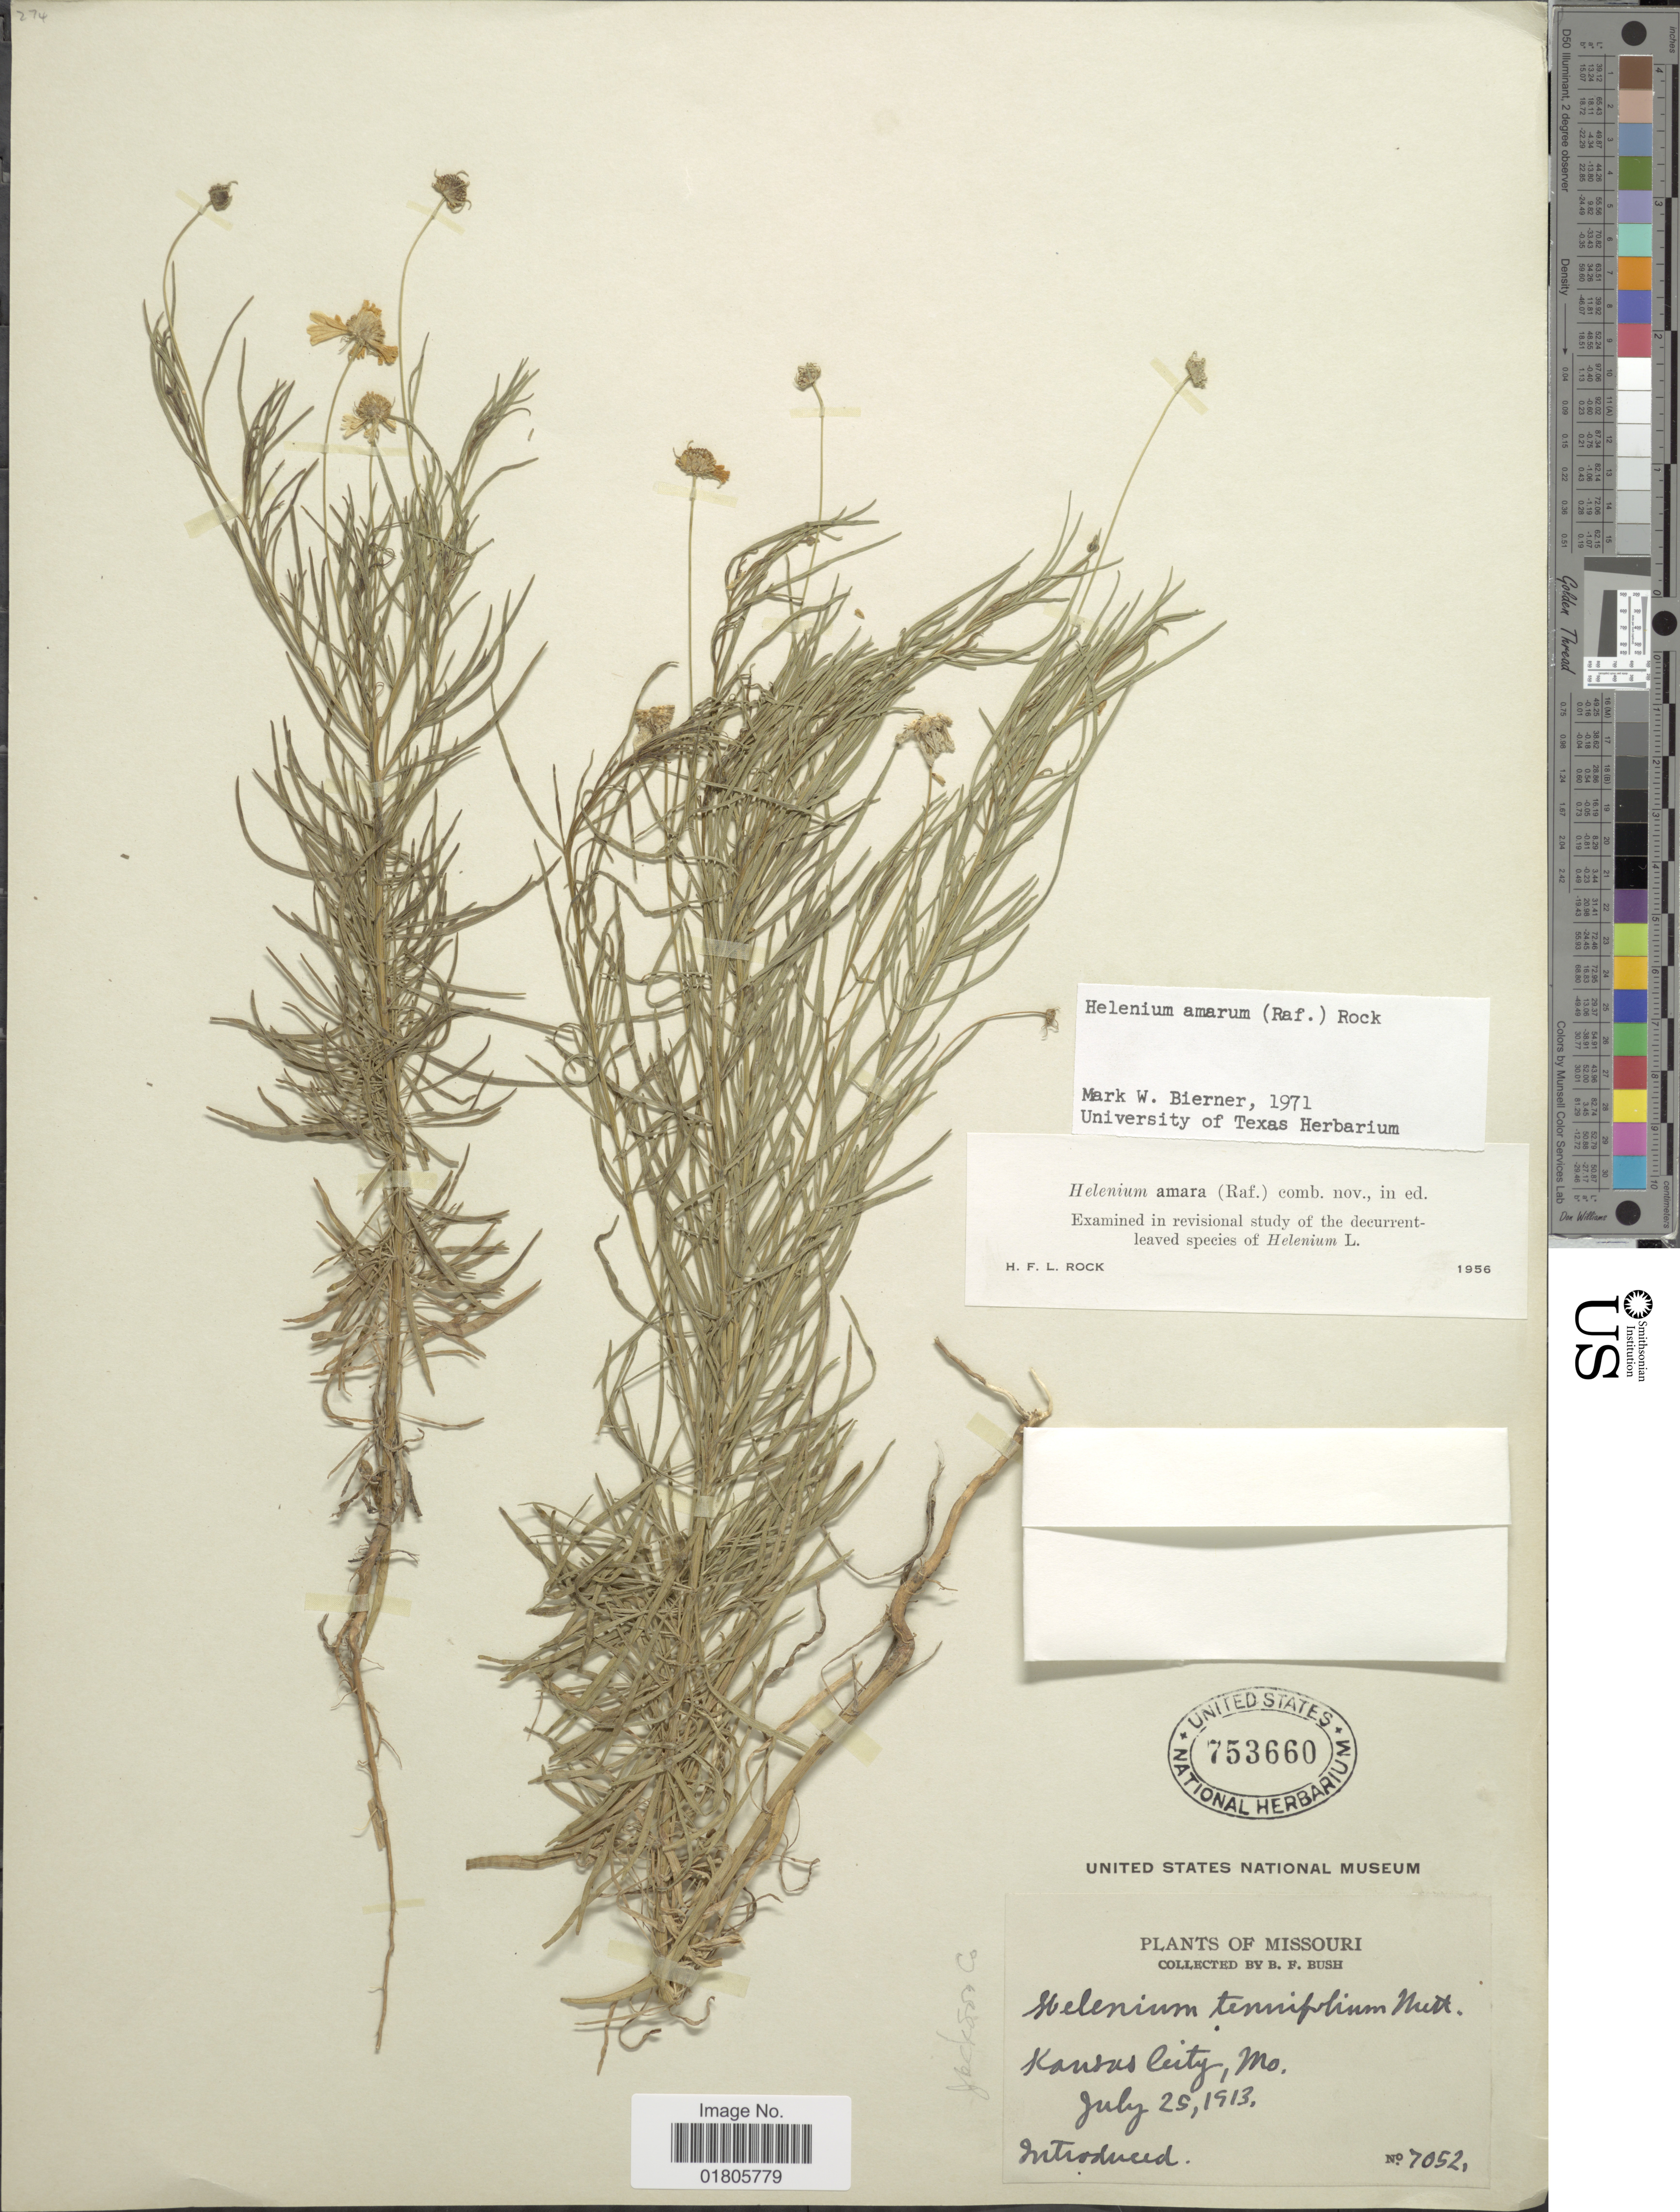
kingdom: Plantae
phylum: Tracheophyta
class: Magnoliopsida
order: Asterales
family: Asteraceae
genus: Helenium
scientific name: Helenium amarum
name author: (Raf.) H. Rock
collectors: B. F. Bush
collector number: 7052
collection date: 1913-07-25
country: United States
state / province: Missouri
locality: Kansas City, Mo. Jackson Co.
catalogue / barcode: US 753660